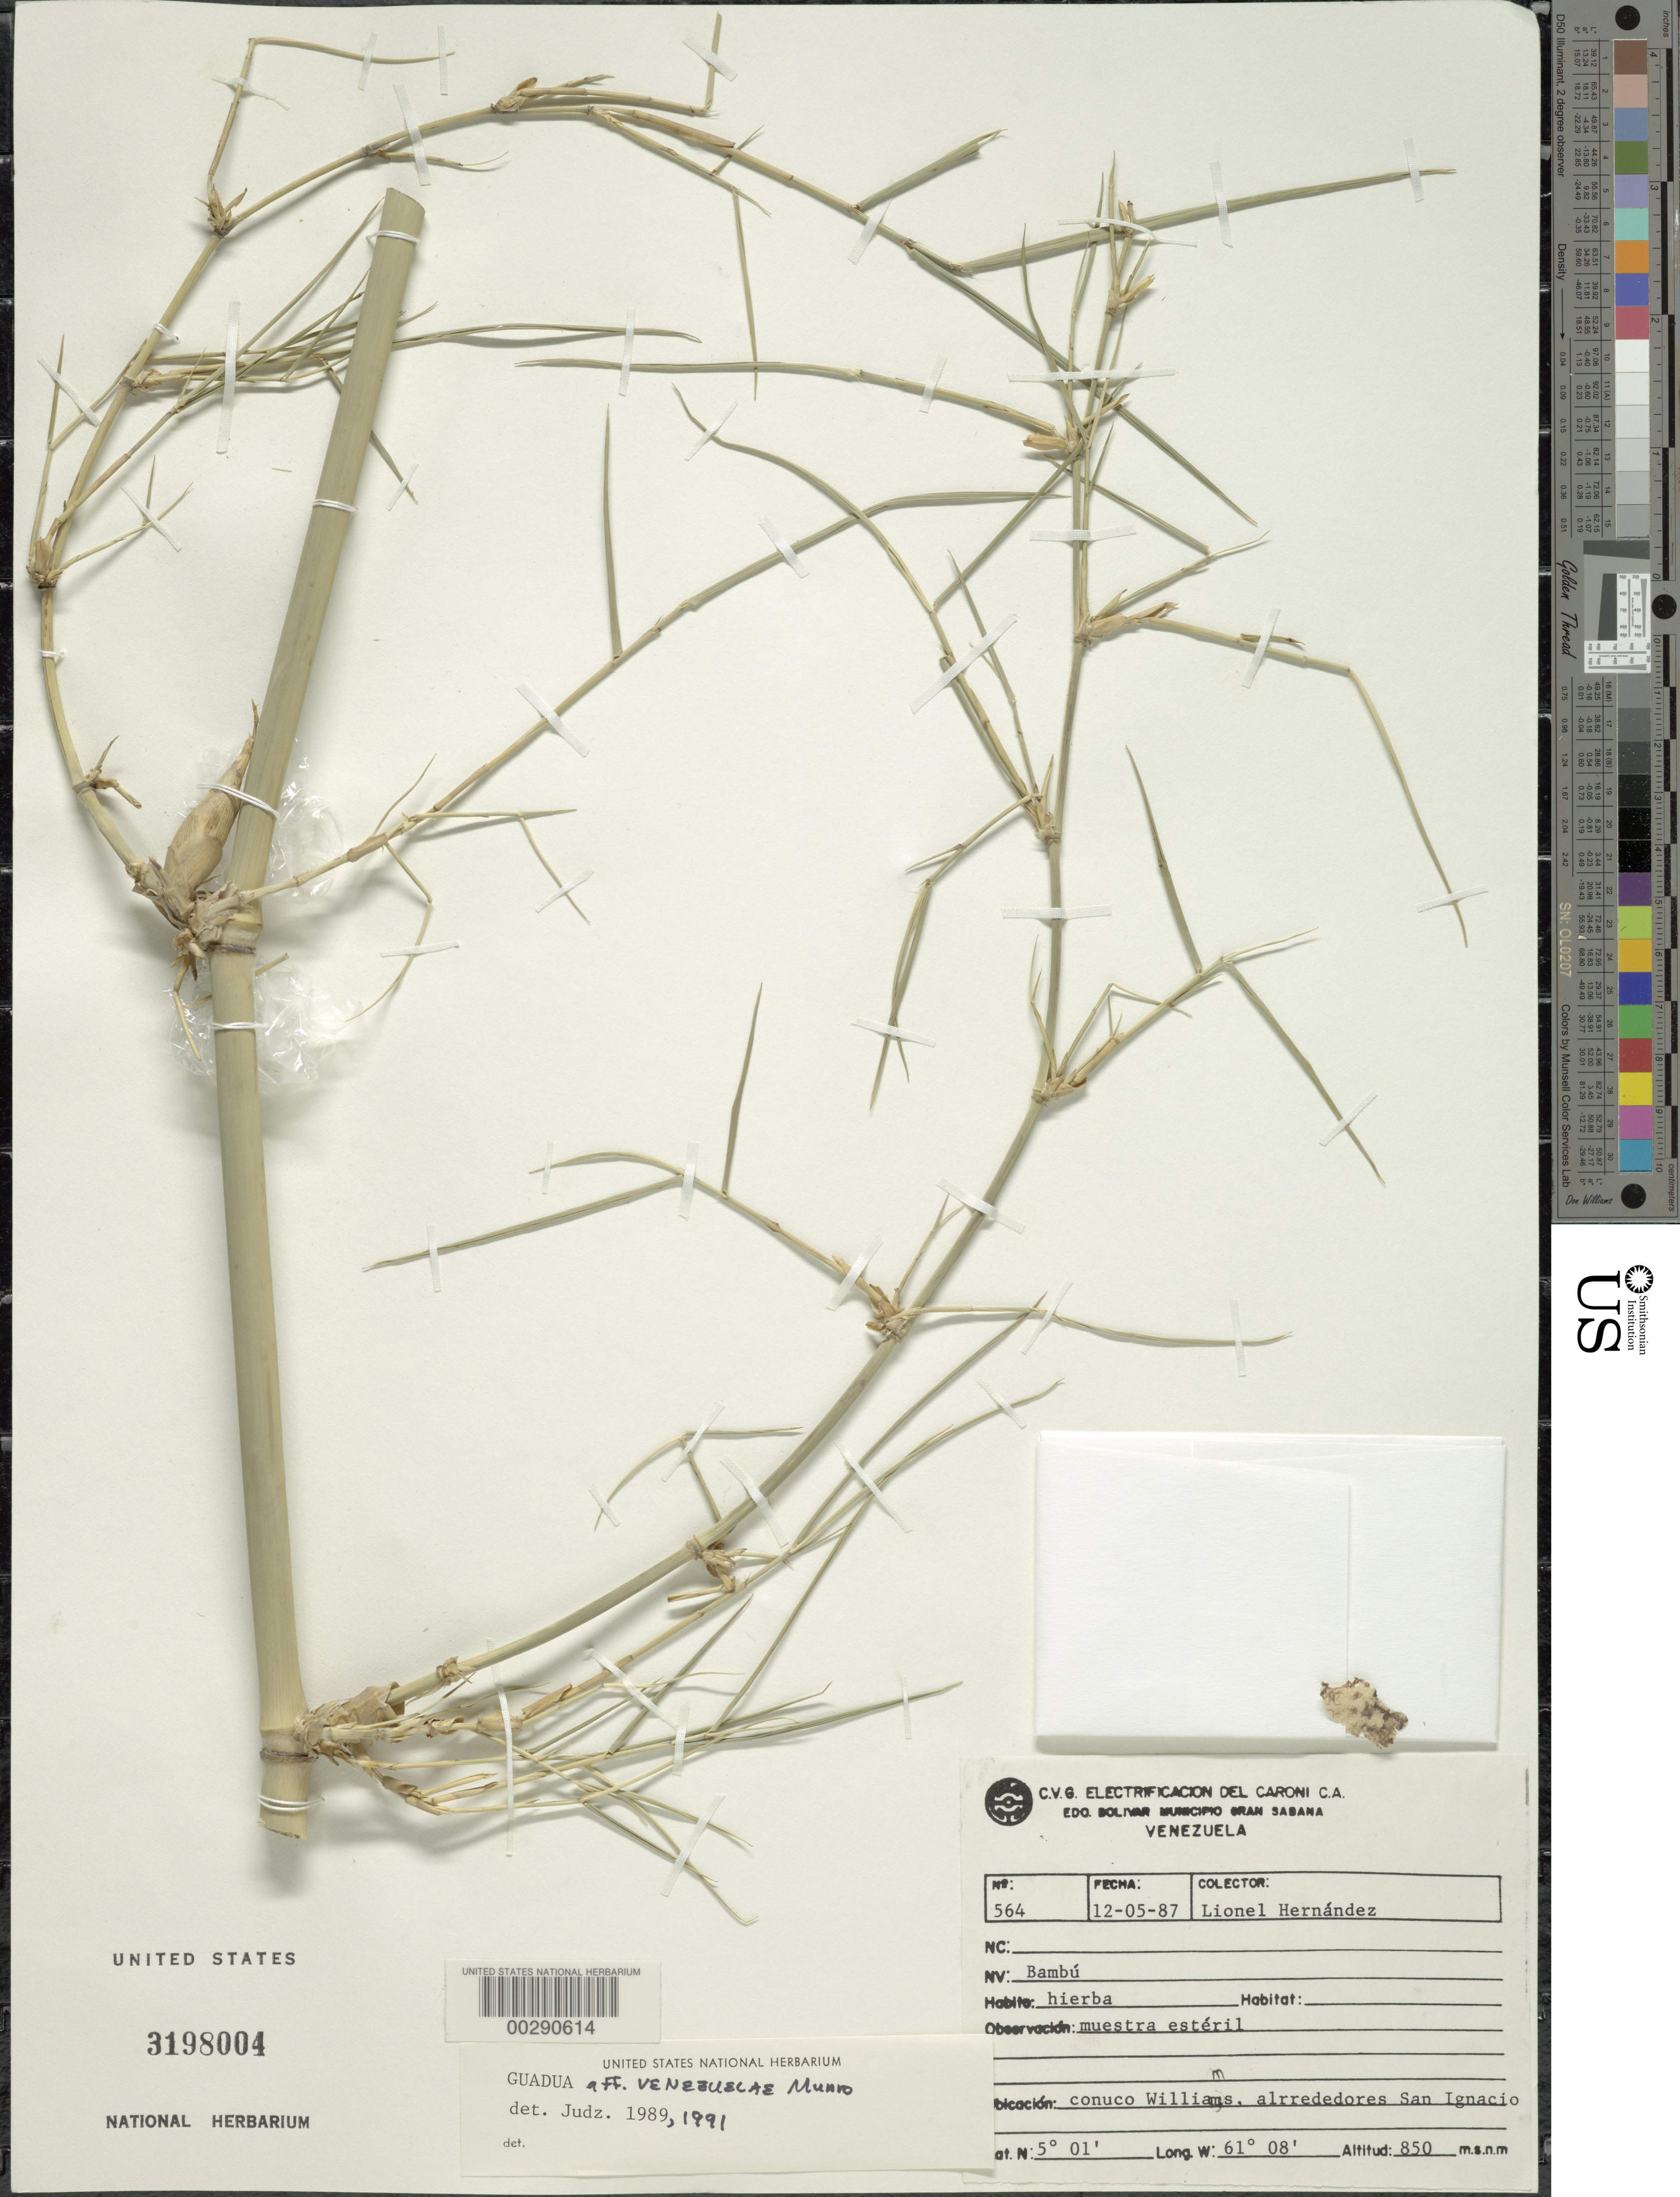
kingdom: Plantae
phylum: Tracheophyta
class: Liliopsida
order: Poales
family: Poaceae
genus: Guadua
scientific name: Guadua venezuelae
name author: Munro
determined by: Judziewicz, E. J.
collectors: L. G. Hernández-Sandoval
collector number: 564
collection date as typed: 12 May 1987 or 05 Dec 1987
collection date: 1987-05-12 or 1987-12-05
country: Venezuela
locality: Conuco williams, around san ignacio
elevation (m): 850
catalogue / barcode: US 3198004